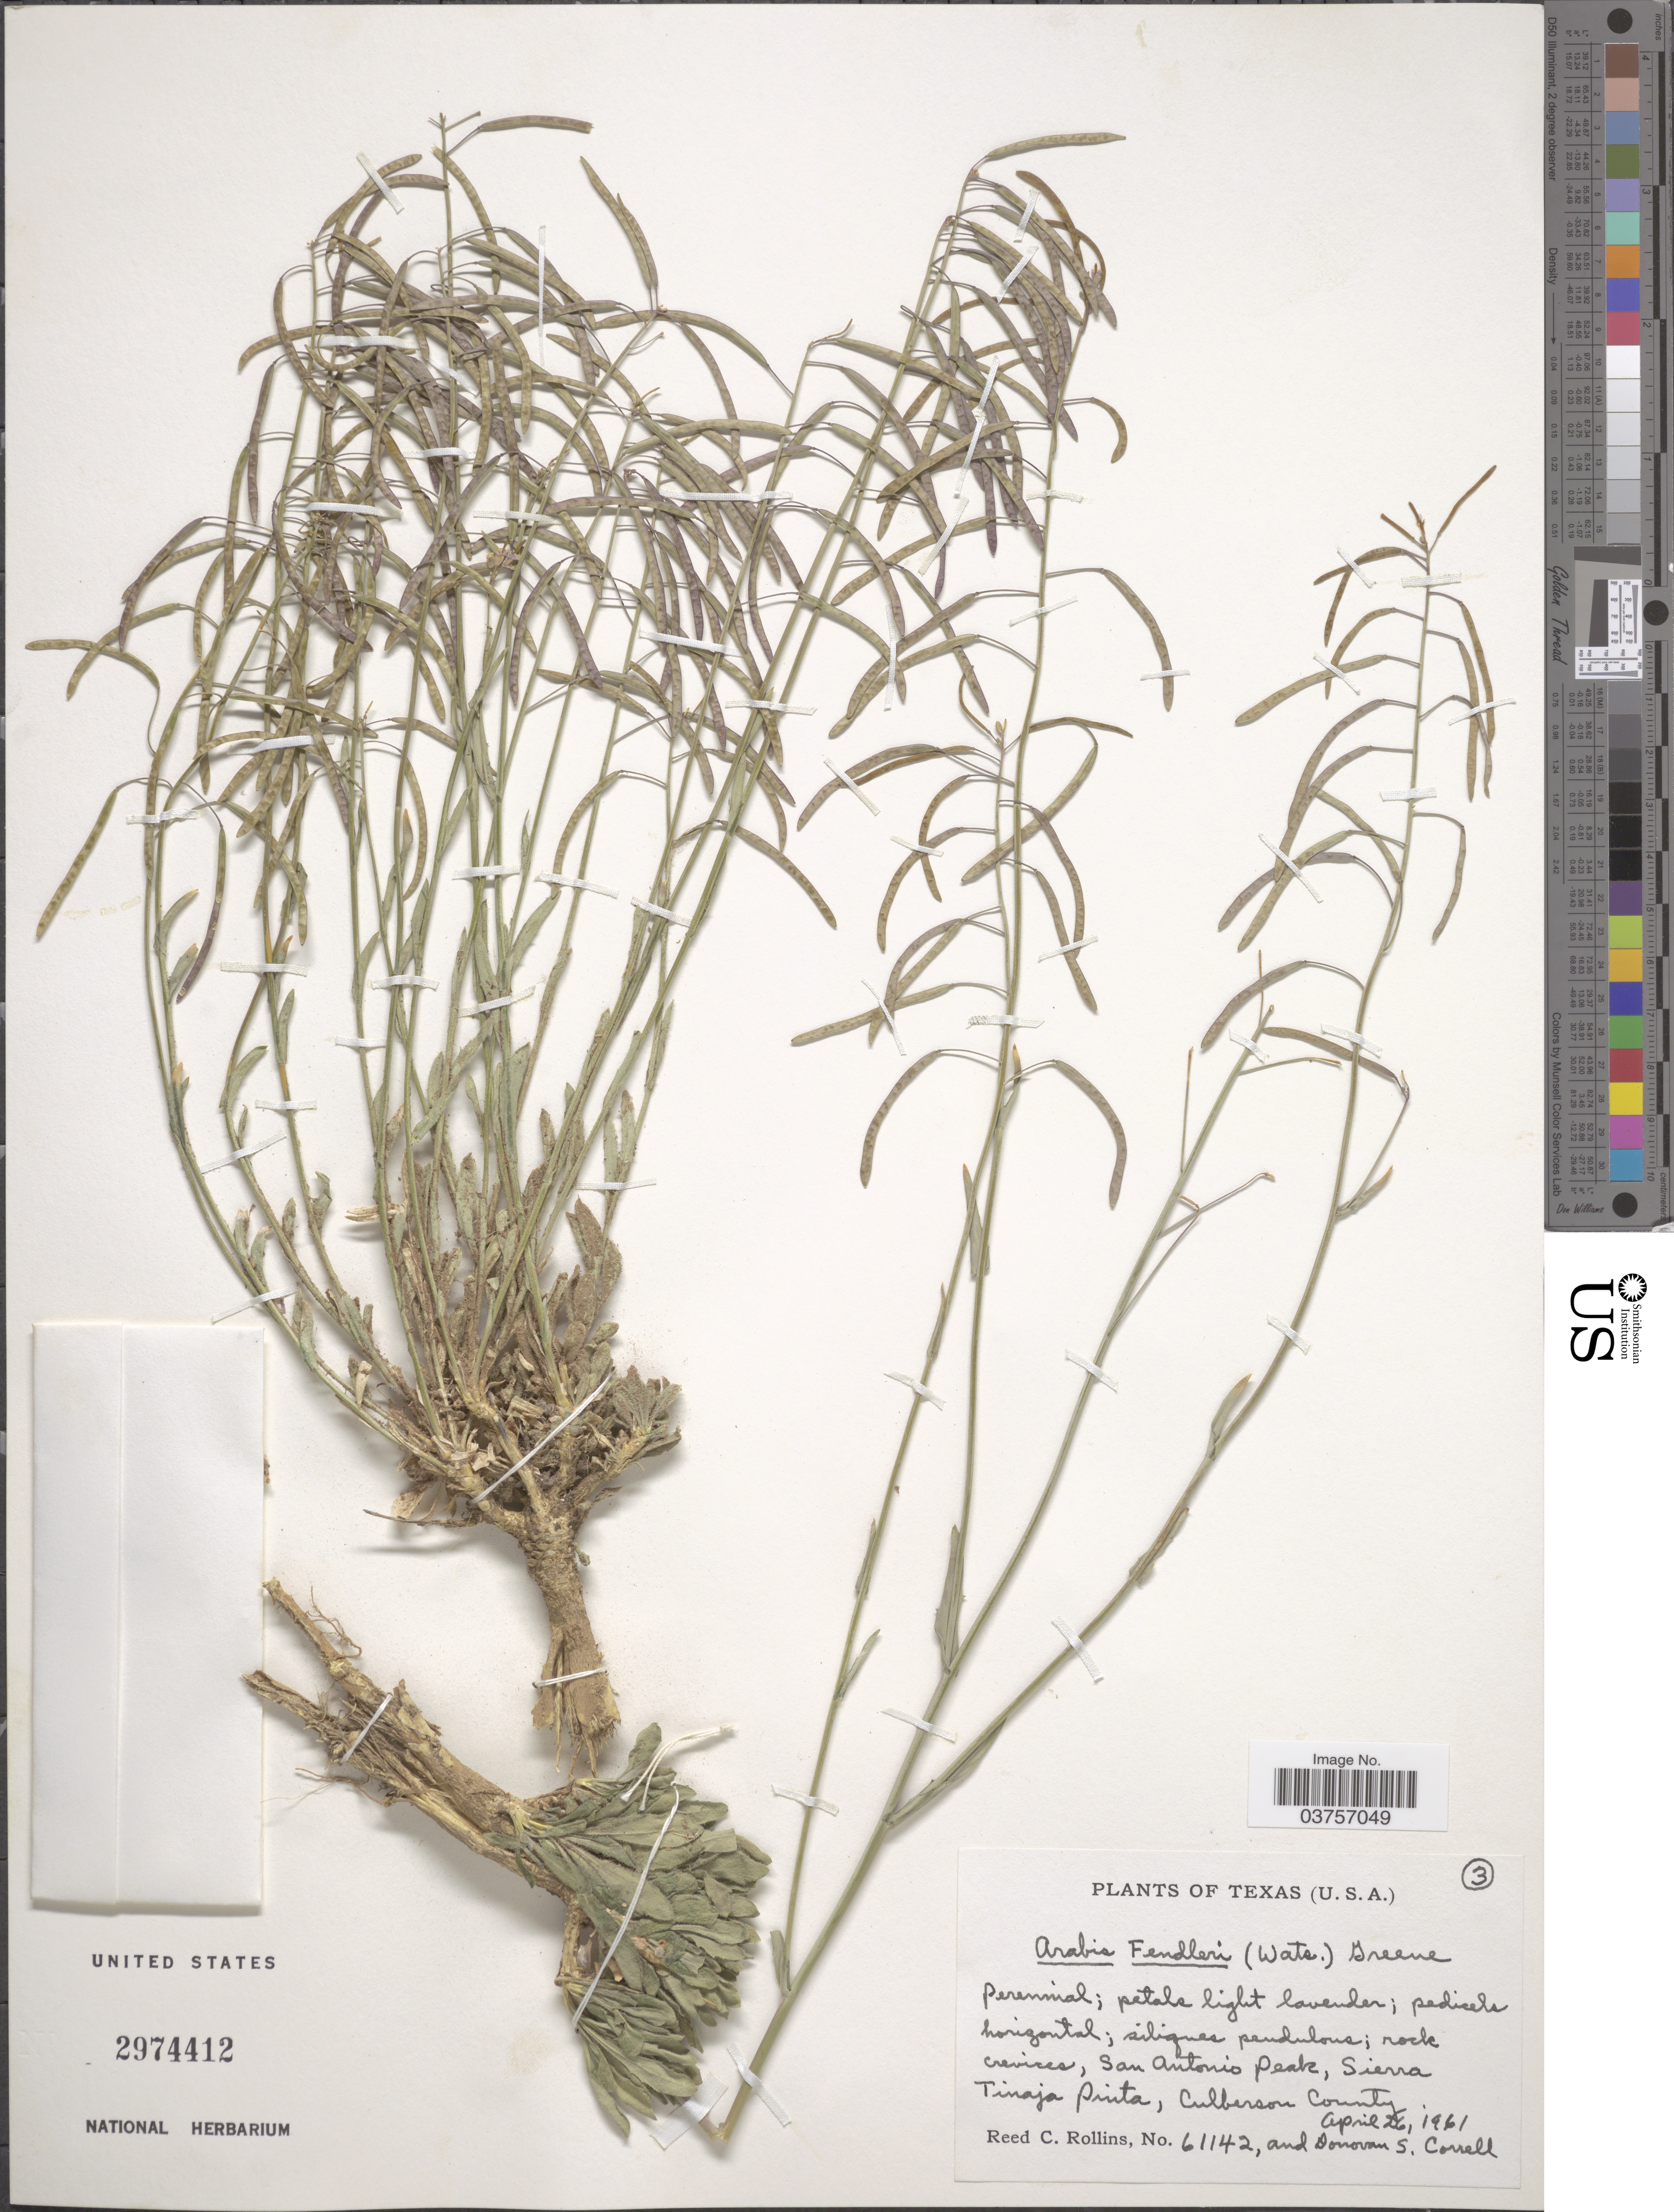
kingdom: Plantae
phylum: Tracheophyta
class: Magnoliopsida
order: Brassicales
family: Brassicaceae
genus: Arabis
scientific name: Arabis fendleri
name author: (S. Watson) Greene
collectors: R. C. Rollins & D. S. Correll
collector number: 61142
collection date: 1961-04-26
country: United States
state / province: Texas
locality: San Antonio Peak, Sierra Tinaja Pinta, Culberson County.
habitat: rock crevices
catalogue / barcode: US 2974412